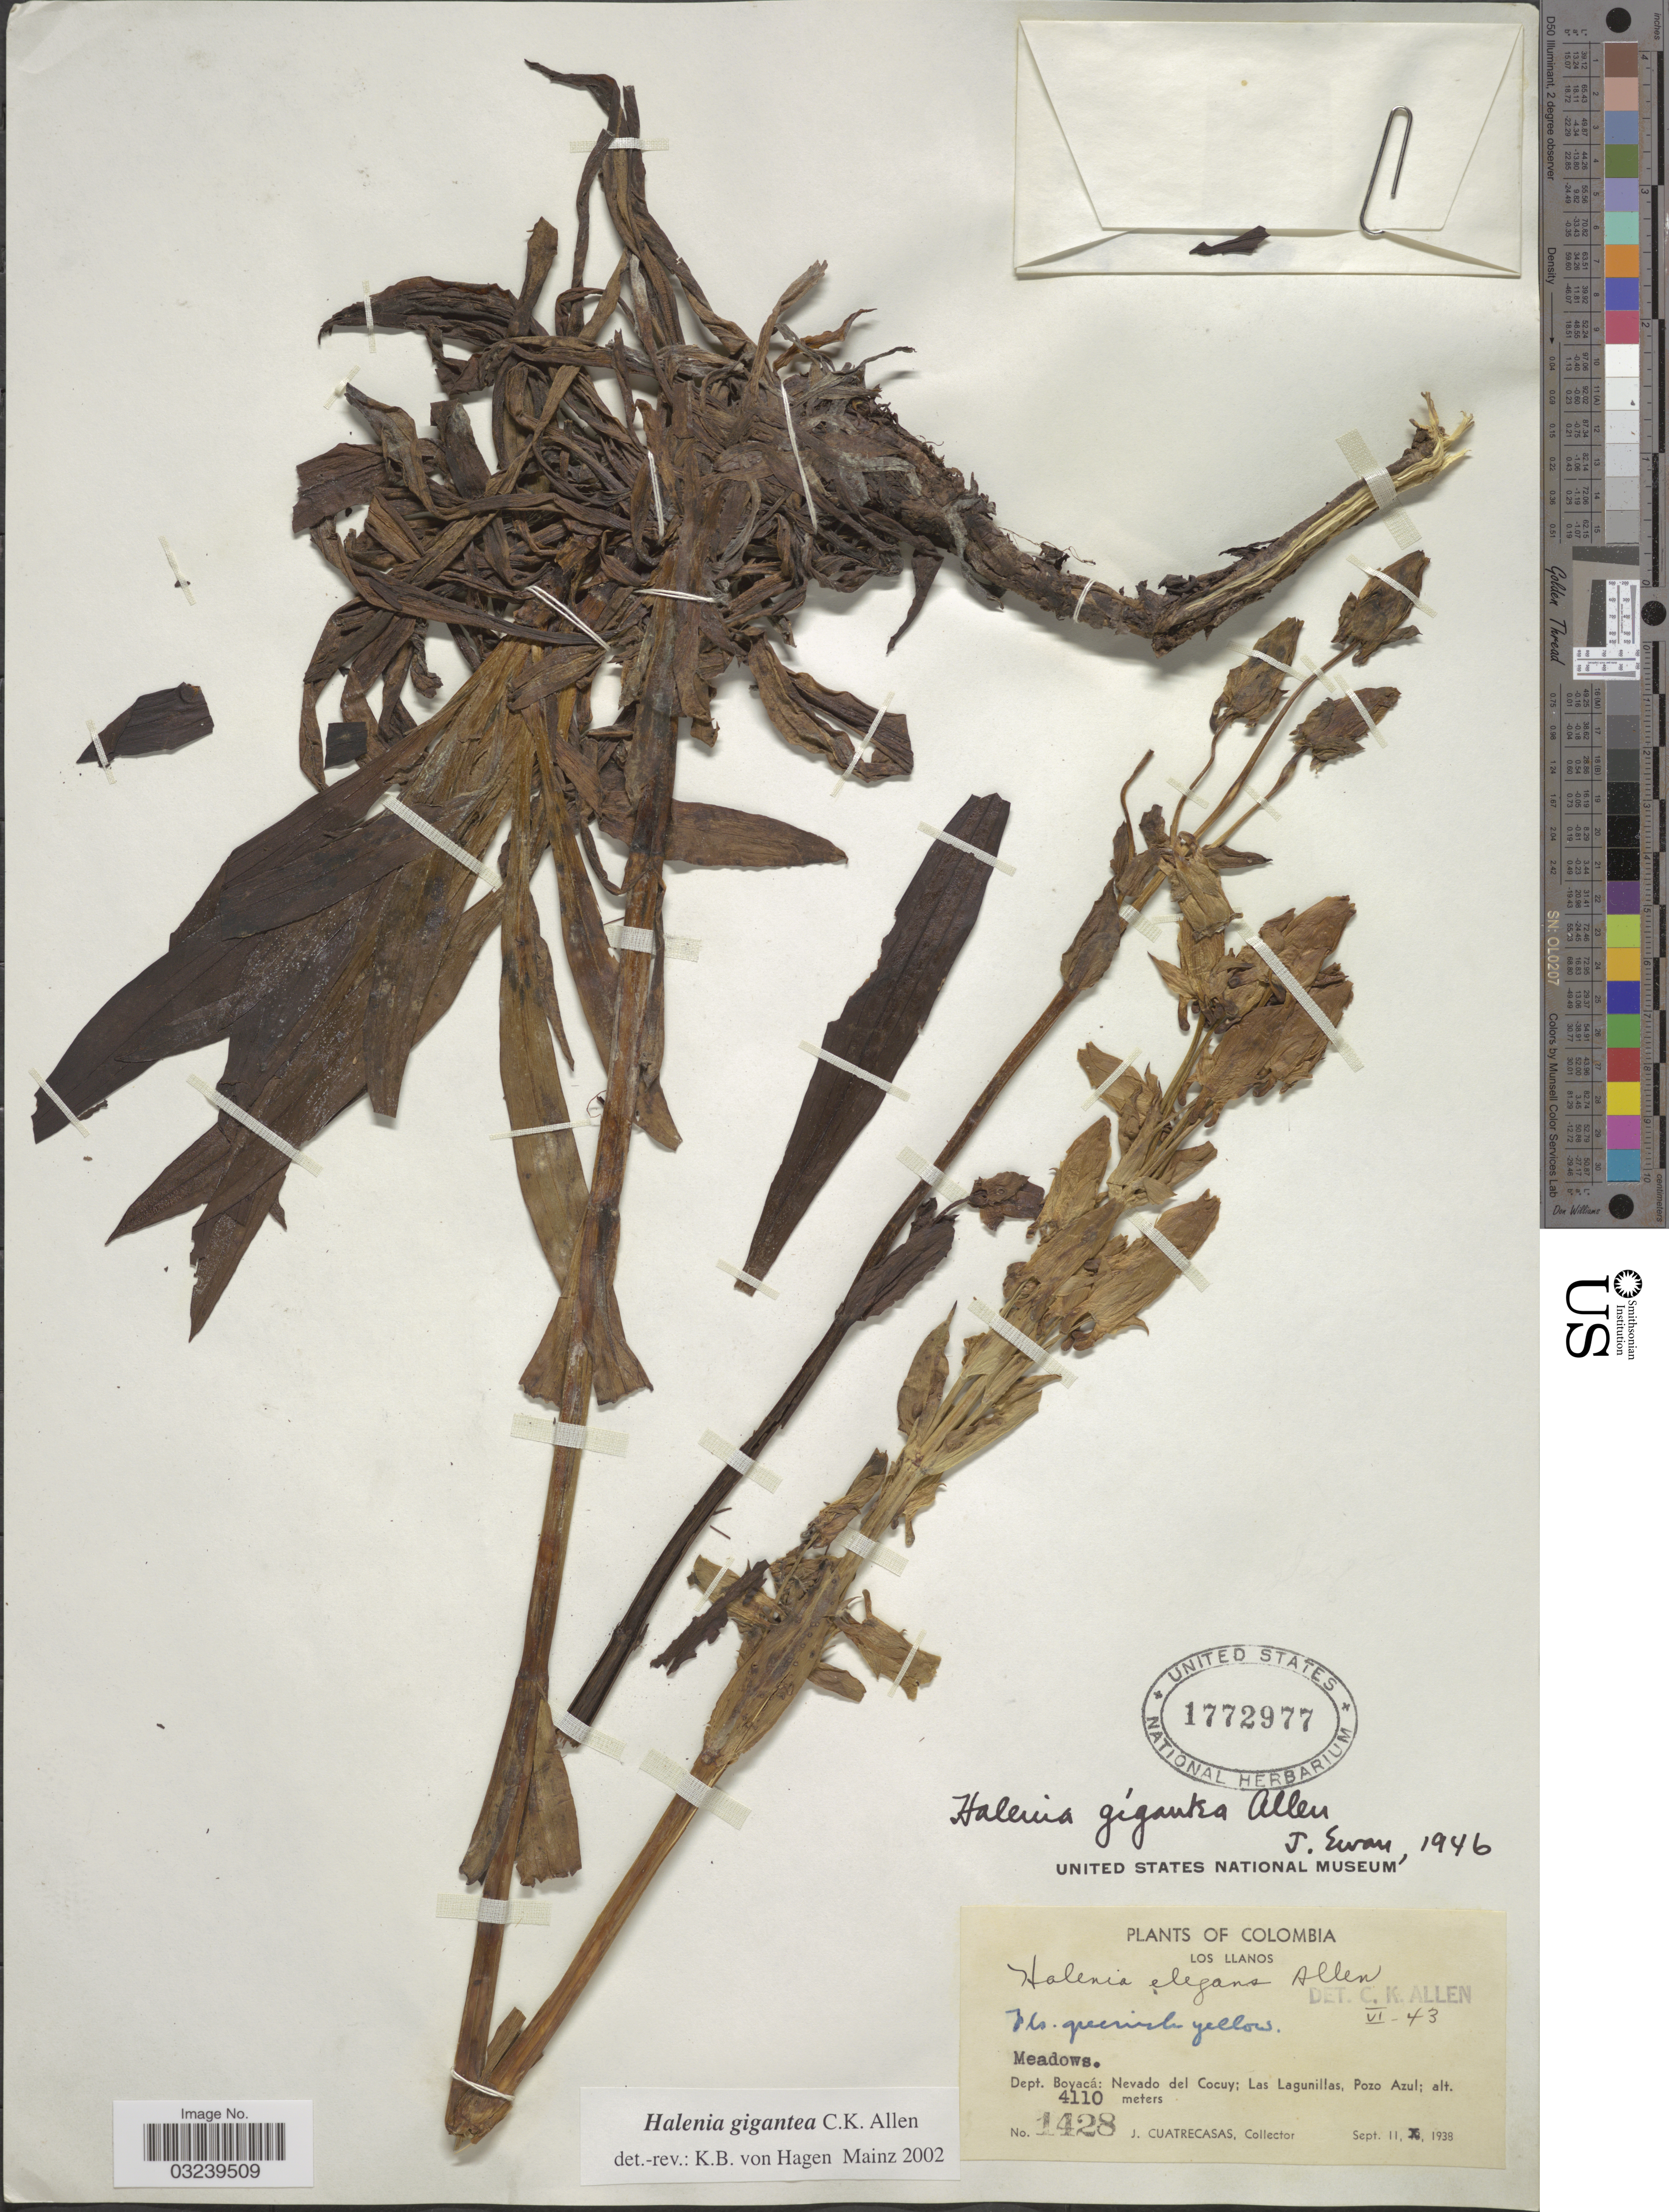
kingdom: Plantae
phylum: Tracheophyta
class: Magnoliopsida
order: Gentianales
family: Gentianaceae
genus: Halenia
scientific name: Halenia gigantea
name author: C.K. Allen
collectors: J. Cuatrecasas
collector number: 1428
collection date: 1938-09-11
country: Colombia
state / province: Boyacá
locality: Los Llanos, Dept. Boyacá: Nevado del Cocuy; Las Lagunillas, Pozo Azul.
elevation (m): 4110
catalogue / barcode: US 1772977